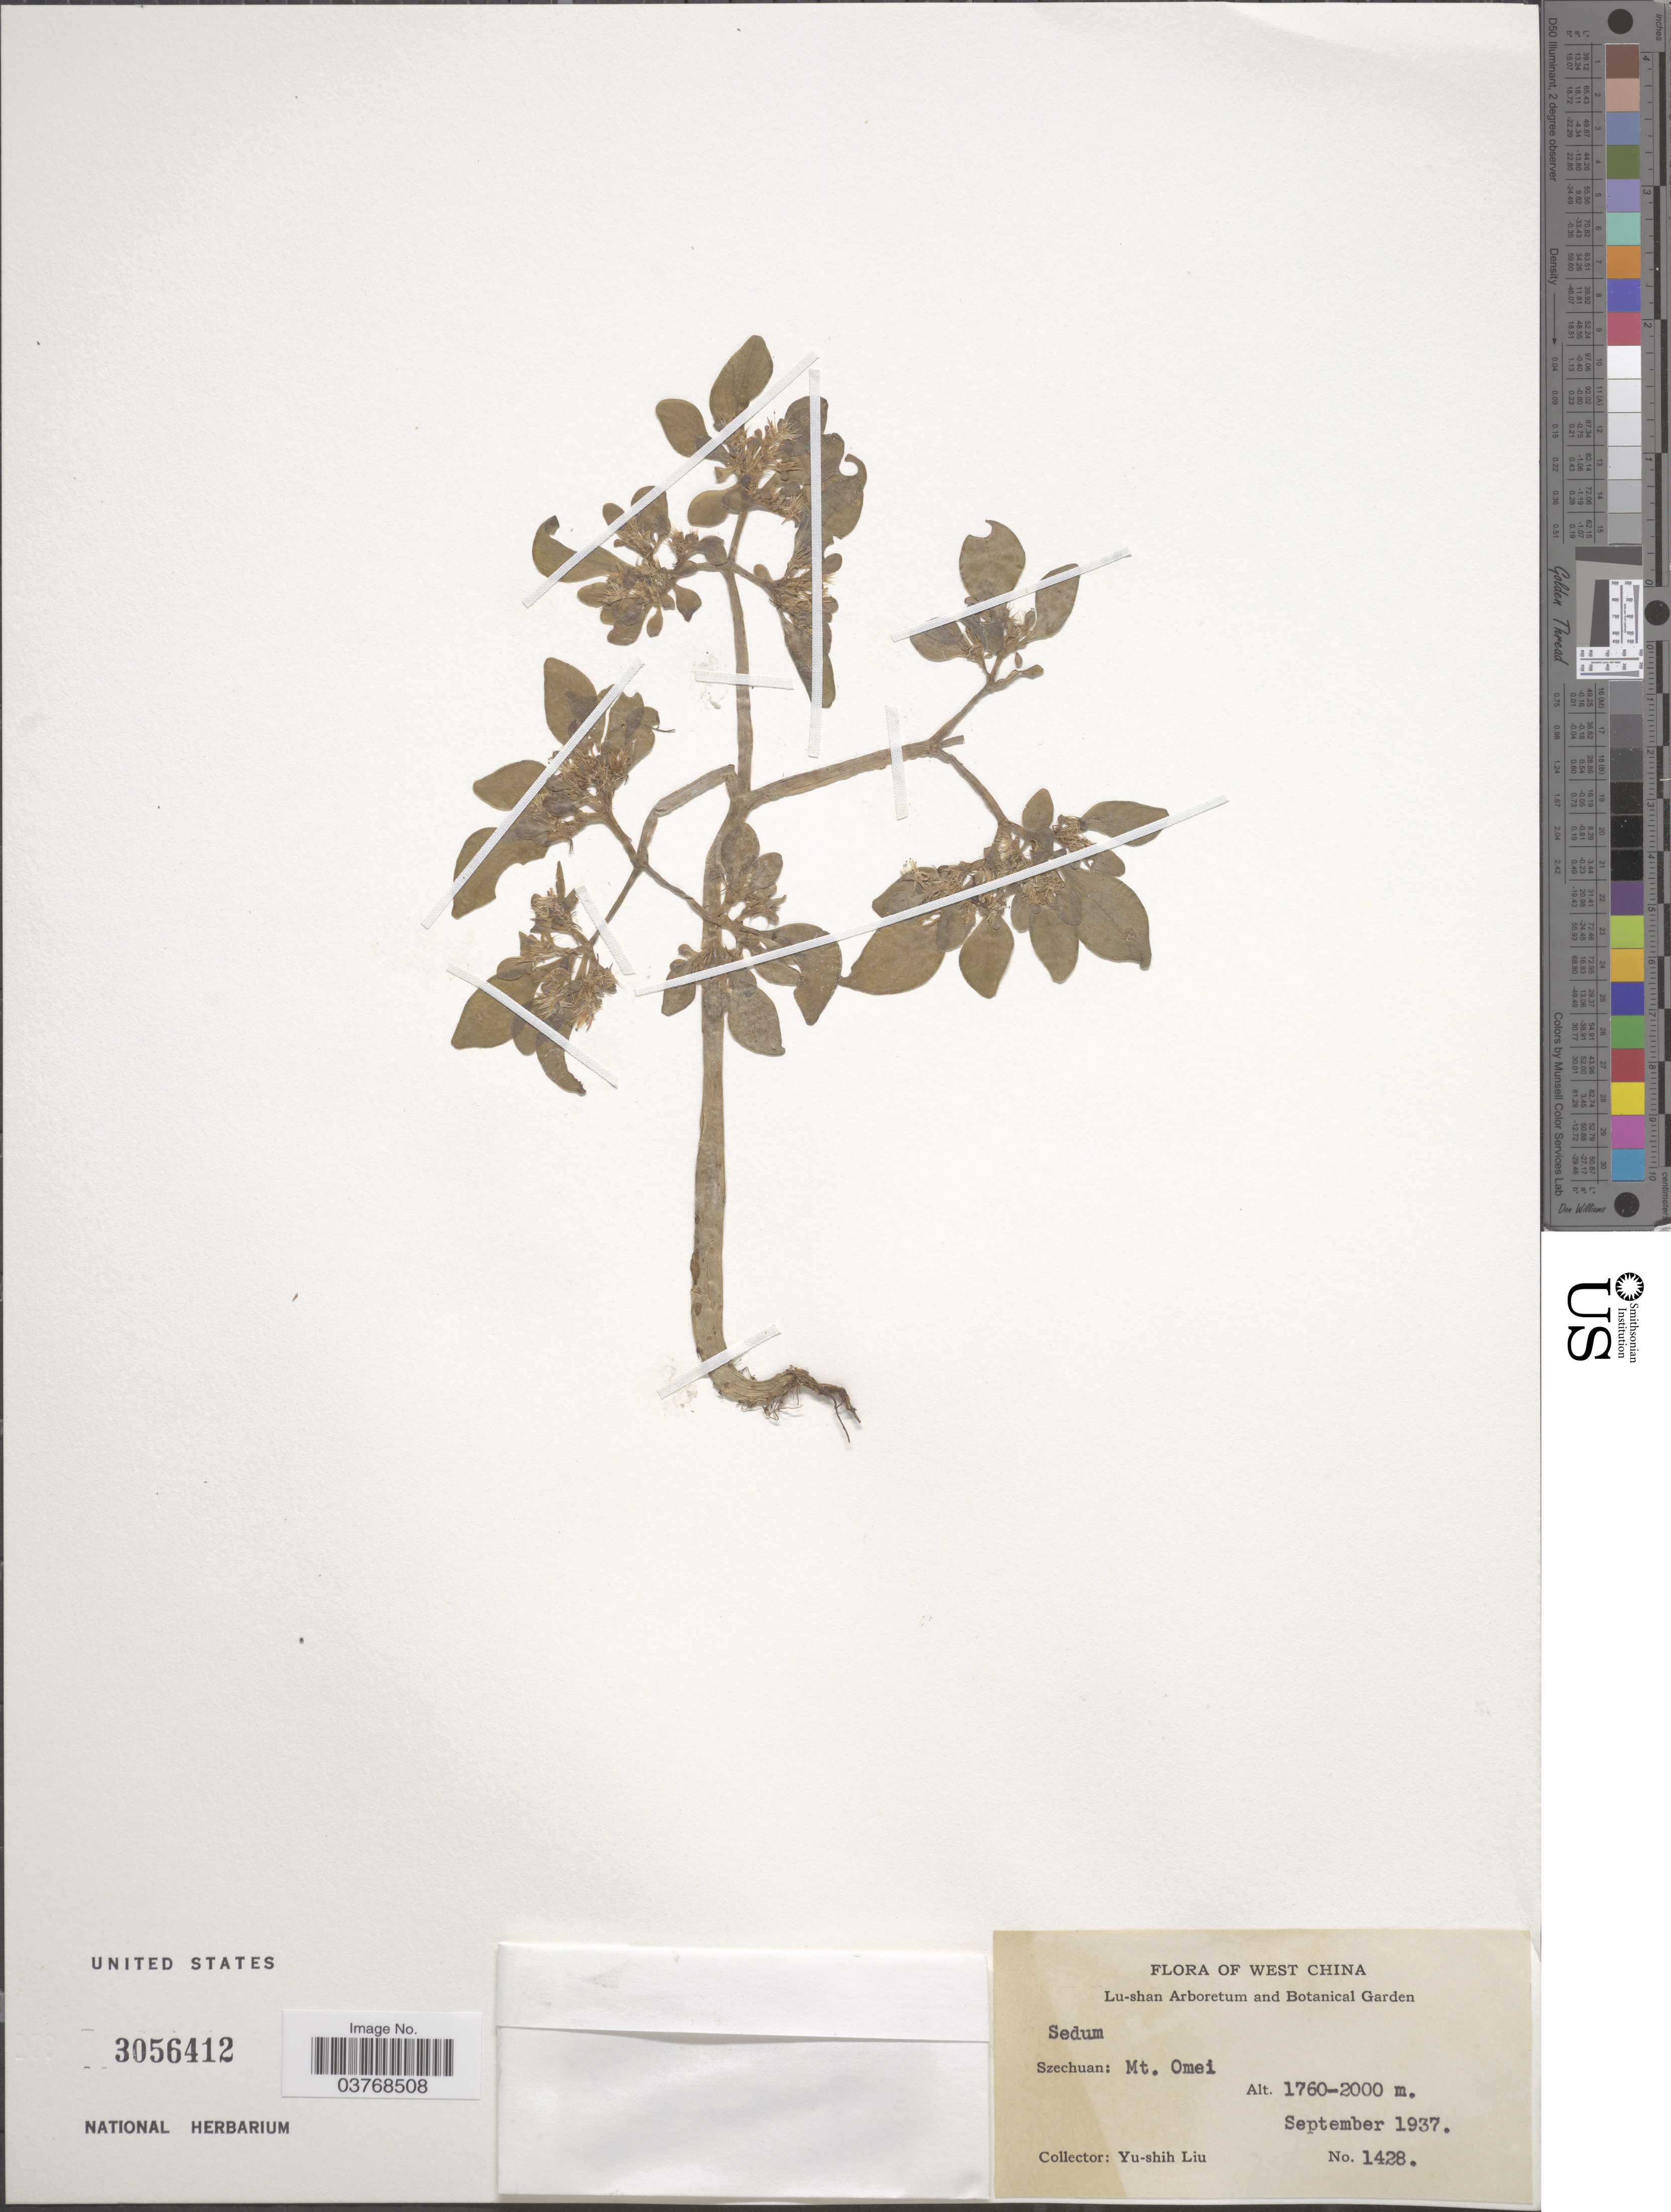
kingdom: Plantae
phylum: Tracheophyta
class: Magnoliopsida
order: Saxifragales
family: Crassulaceae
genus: Sedum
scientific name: Sedum sp.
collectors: Y.-S. Liu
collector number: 1428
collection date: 1937-09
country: China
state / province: Sichuan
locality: West China. Szechuan: Mt. Omei.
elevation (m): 1760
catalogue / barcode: US 3056412